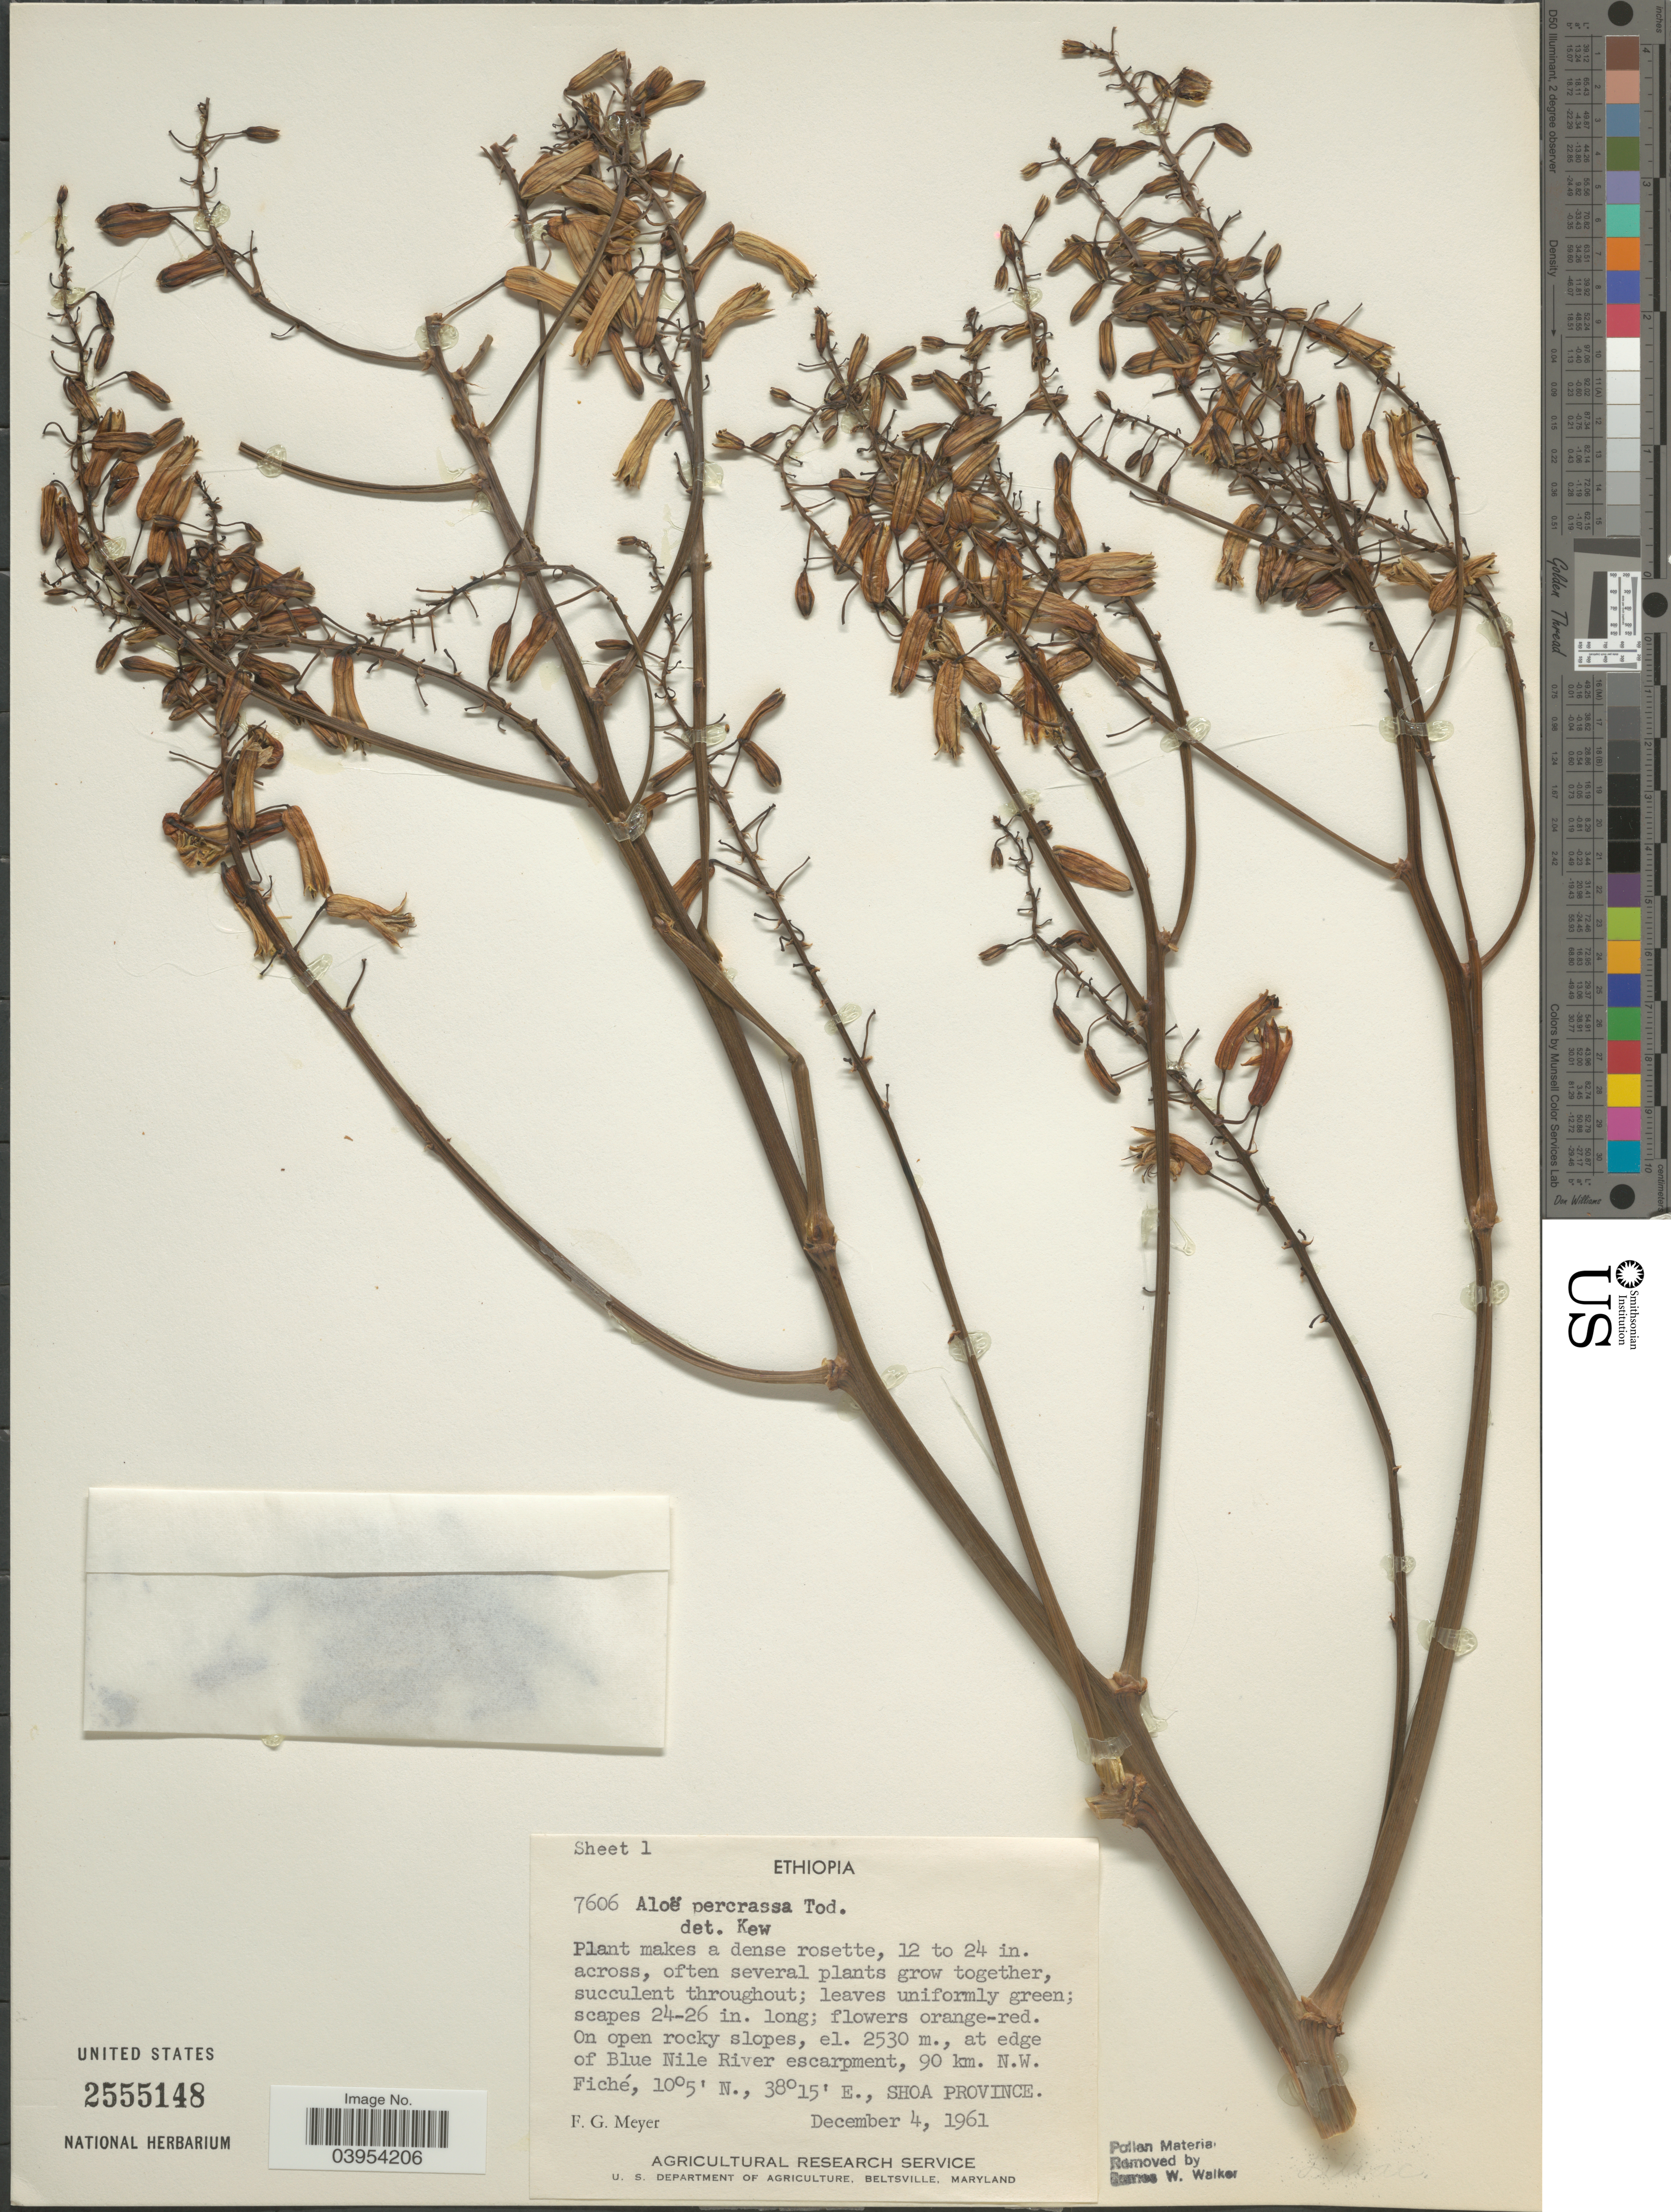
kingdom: Plantae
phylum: Tracheophyta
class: Liliopsida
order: Asparagales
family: Asphodelaceae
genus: Aloe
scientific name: Aloe percrassa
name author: Tod.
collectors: F. G. Meyer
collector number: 7606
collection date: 1961-12-04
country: Ethiopia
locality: On open rocky slopes, at edge of Blue Nile River escarpment, 90 km. N.W. Fiché, Shoa Province.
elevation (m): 2530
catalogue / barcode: US 2555148